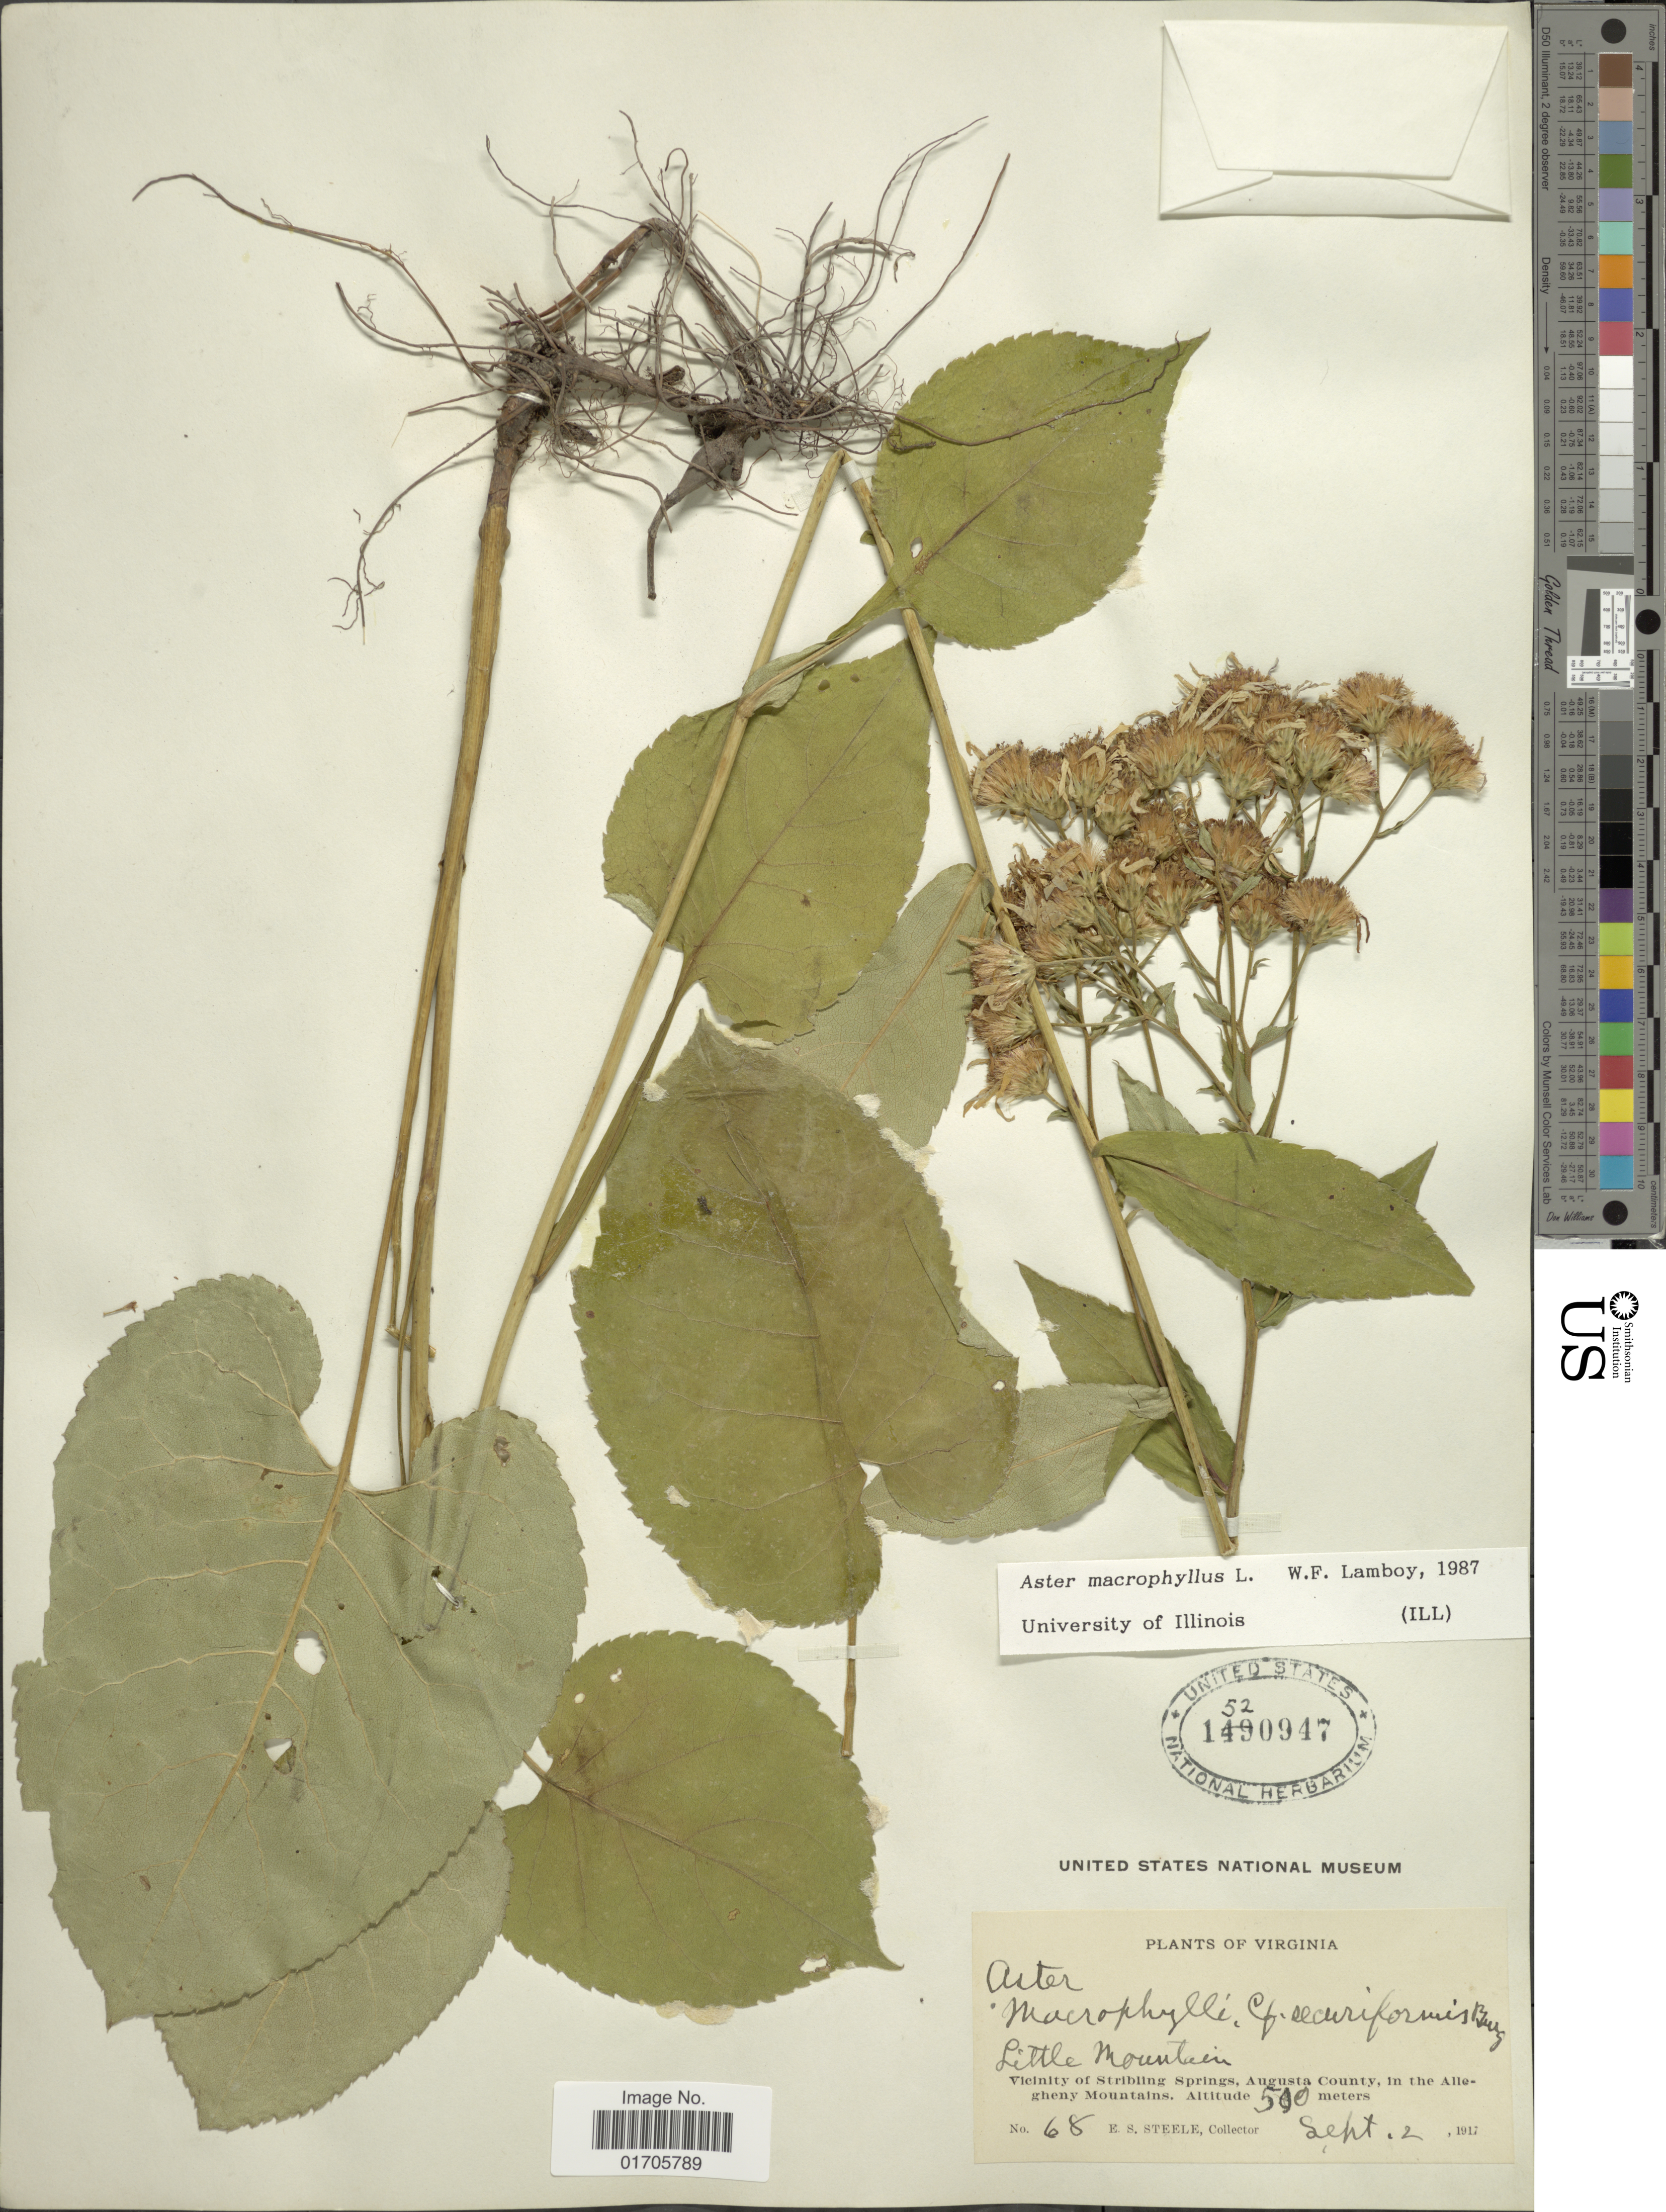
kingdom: Plantae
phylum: Tracheophyta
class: Magnoliopsida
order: Asterales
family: Asteraceae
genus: Eurybia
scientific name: Eurybia macrophylla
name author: (L.) Cass.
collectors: E. Steele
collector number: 68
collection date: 1917-09-02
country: United States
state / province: Virginia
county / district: Augusta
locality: Virginia. Little Mountain. Vicinity of Stribling Springs, Augusta County, in the Allegheny Mountains.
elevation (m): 500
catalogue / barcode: US 1520947